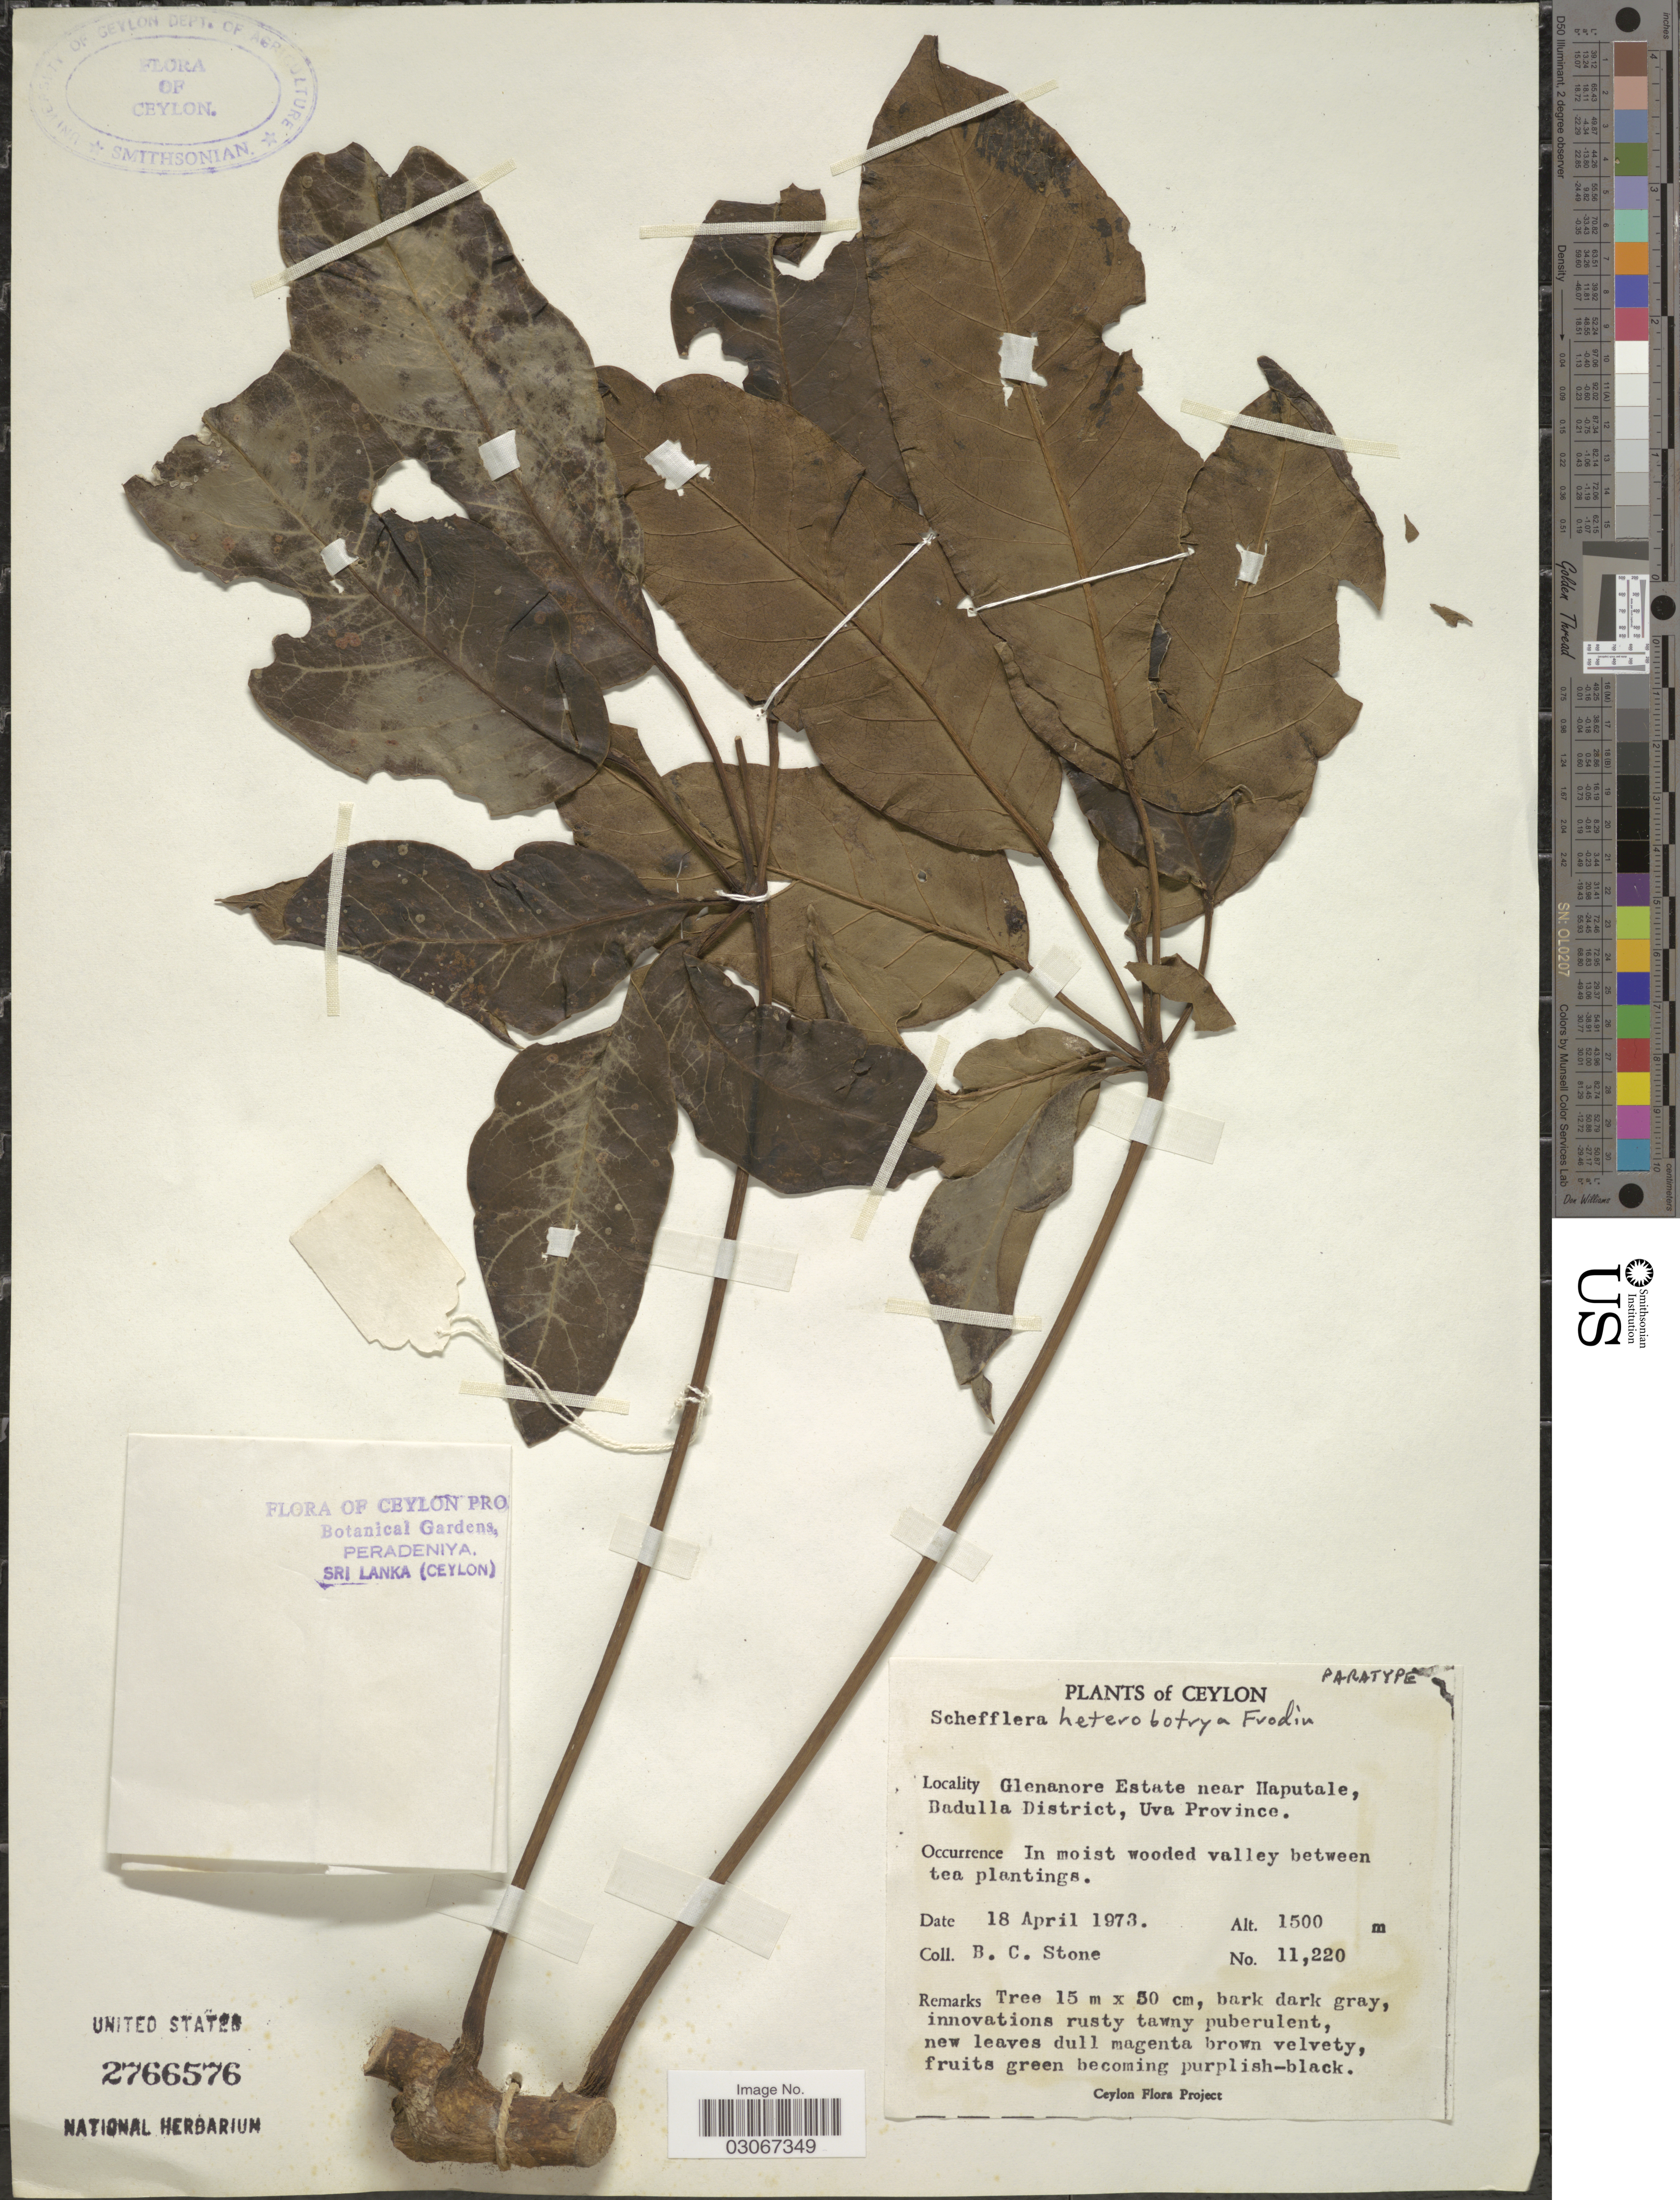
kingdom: Plantae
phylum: Tracheophyta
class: Magnoliopsida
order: Apiales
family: Araliaceae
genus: Schefflera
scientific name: Schefflera heterobotrya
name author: Frodin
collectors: B. C. Stone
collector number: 11220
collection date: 1973-04-18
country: Sri Lanka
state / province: Uva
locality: Glenanore Estate near Haputale, Badulla District, Uva Province.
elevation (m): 1500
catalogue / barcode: US 2766576